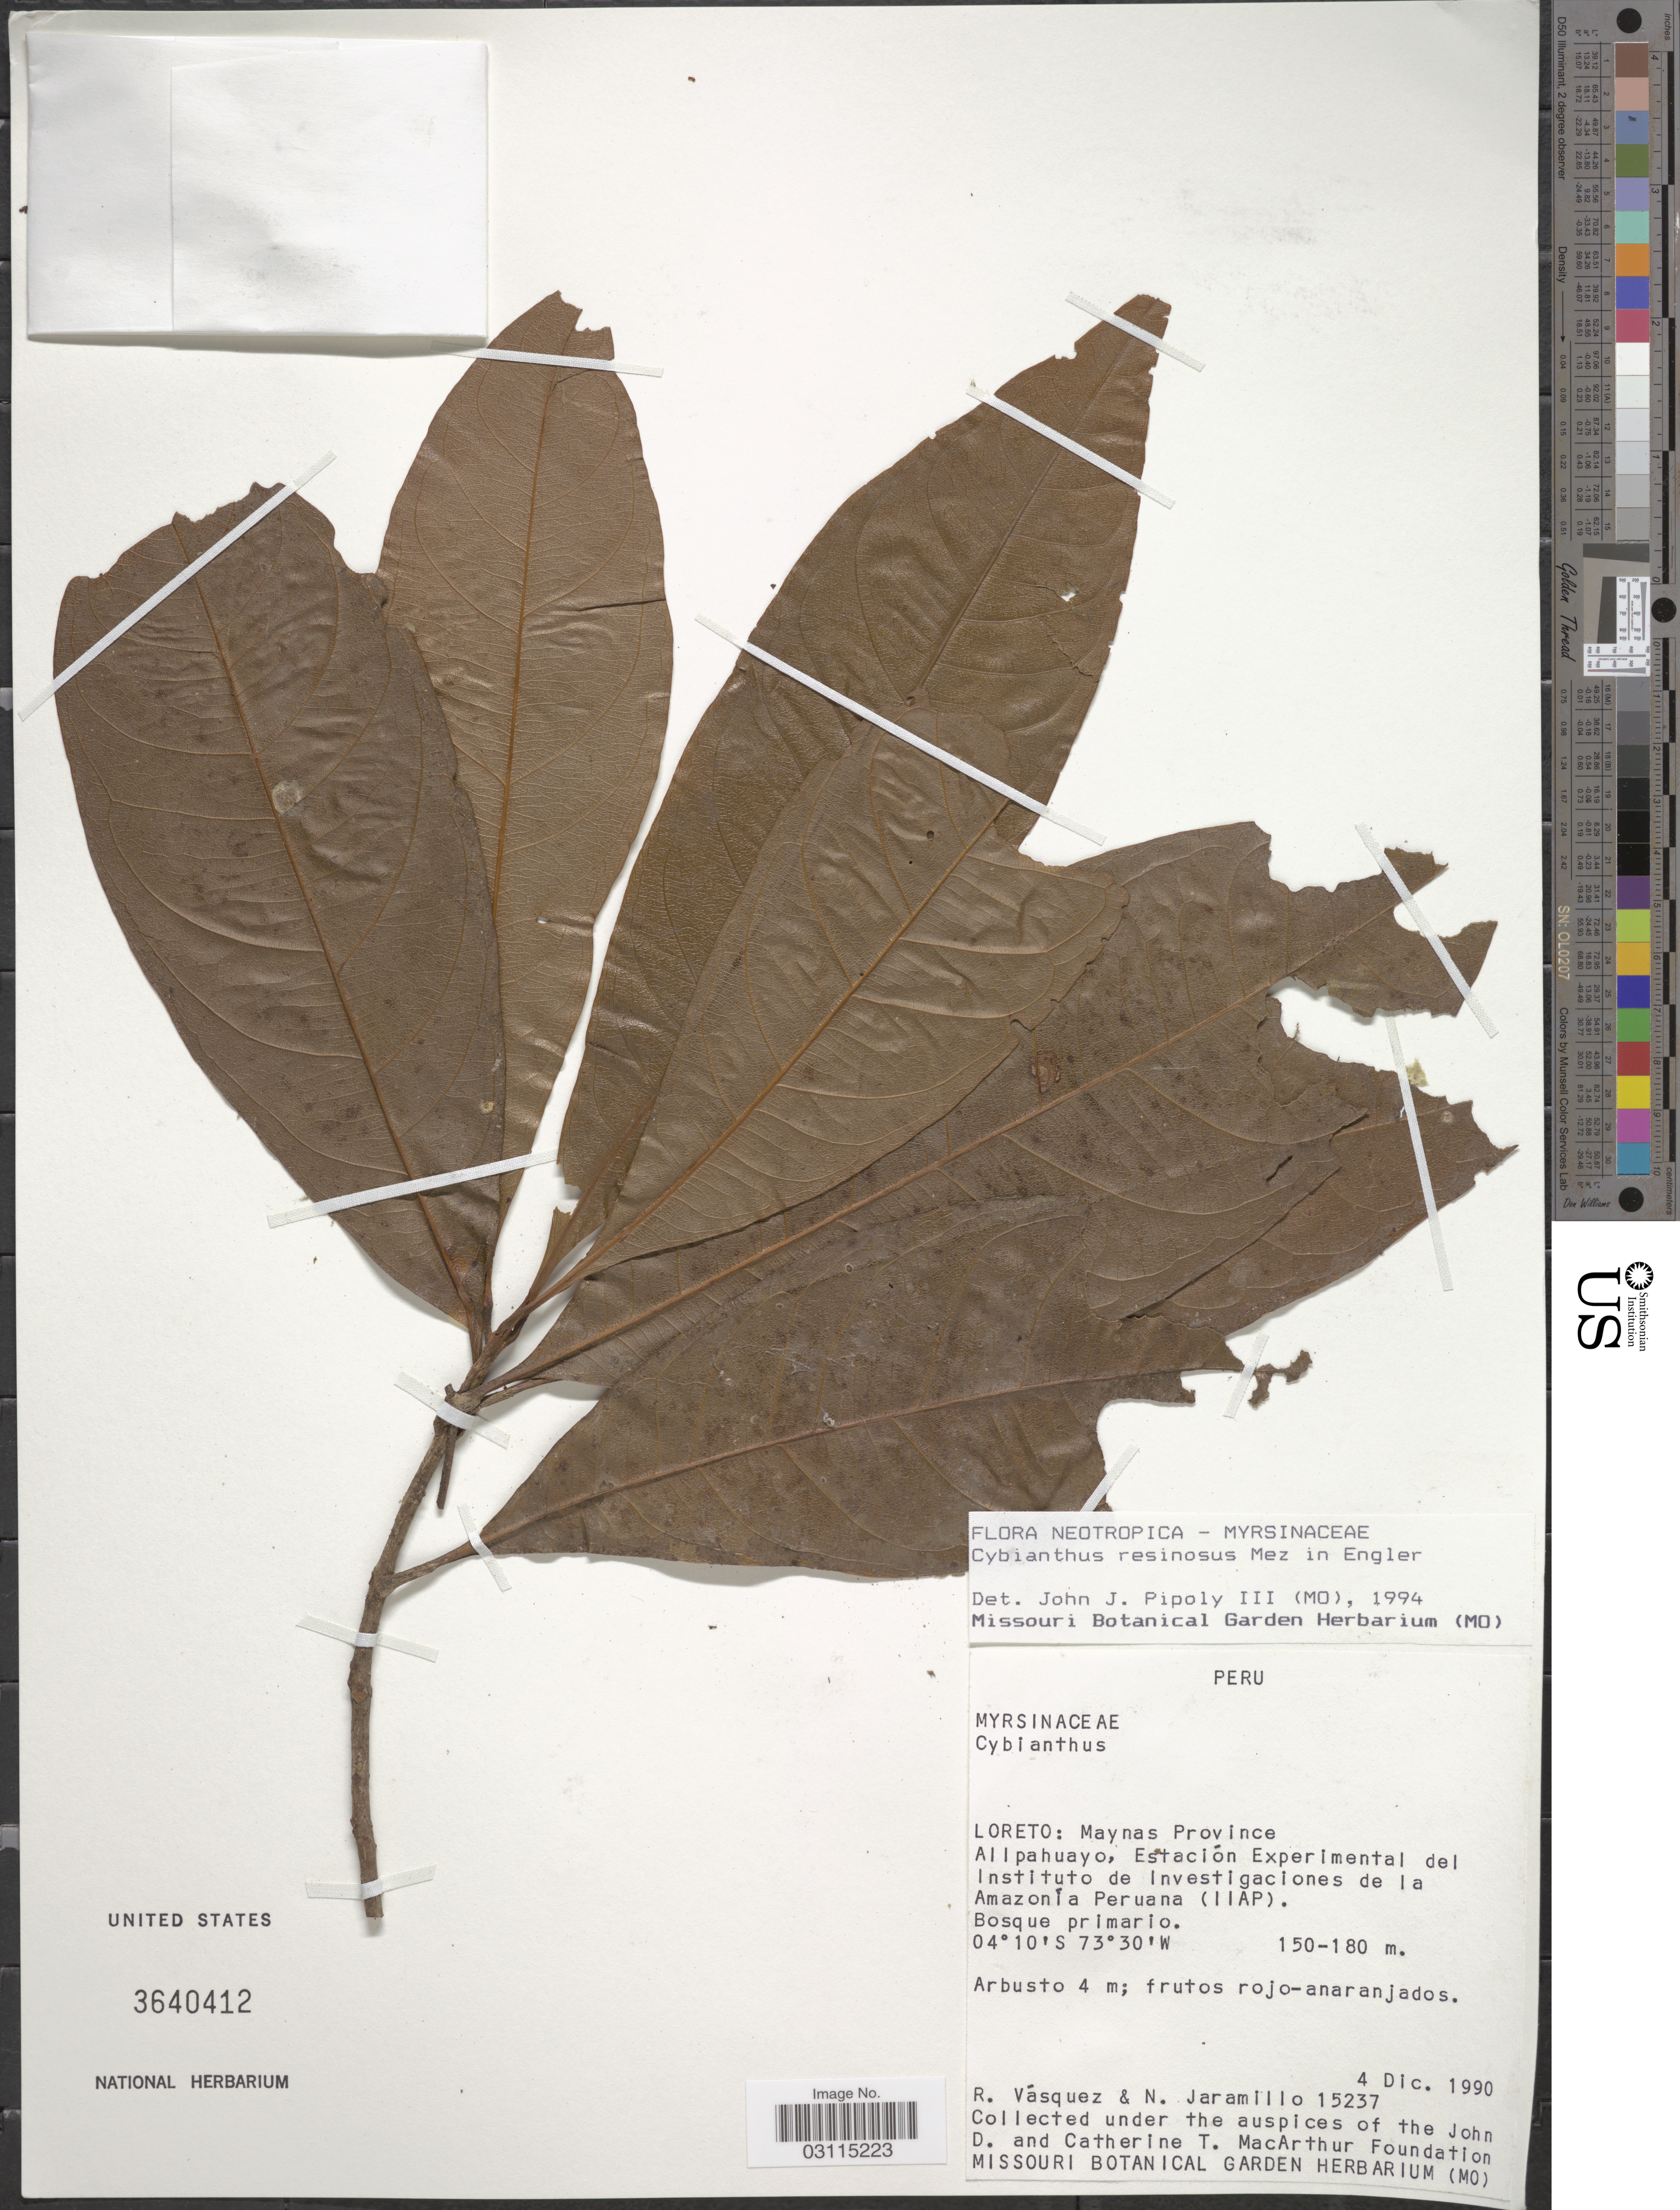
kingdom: Plantae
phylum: Tracheophyta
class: Magnoliopsida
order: Ericales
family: Primulaceae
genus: Cybianthus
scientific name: Cybianthus resinosus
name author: Mez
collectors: R. Vásquez & N. Jaramillo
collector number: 15237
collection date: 1990-12-04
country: Peru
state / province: Loreto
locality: Maynas Province, Allpahuayo, Estación Experimental del Instituto de Investigaciones de la Amazonía Peruana (IIAP).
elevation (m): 150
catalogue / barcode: US 3640412